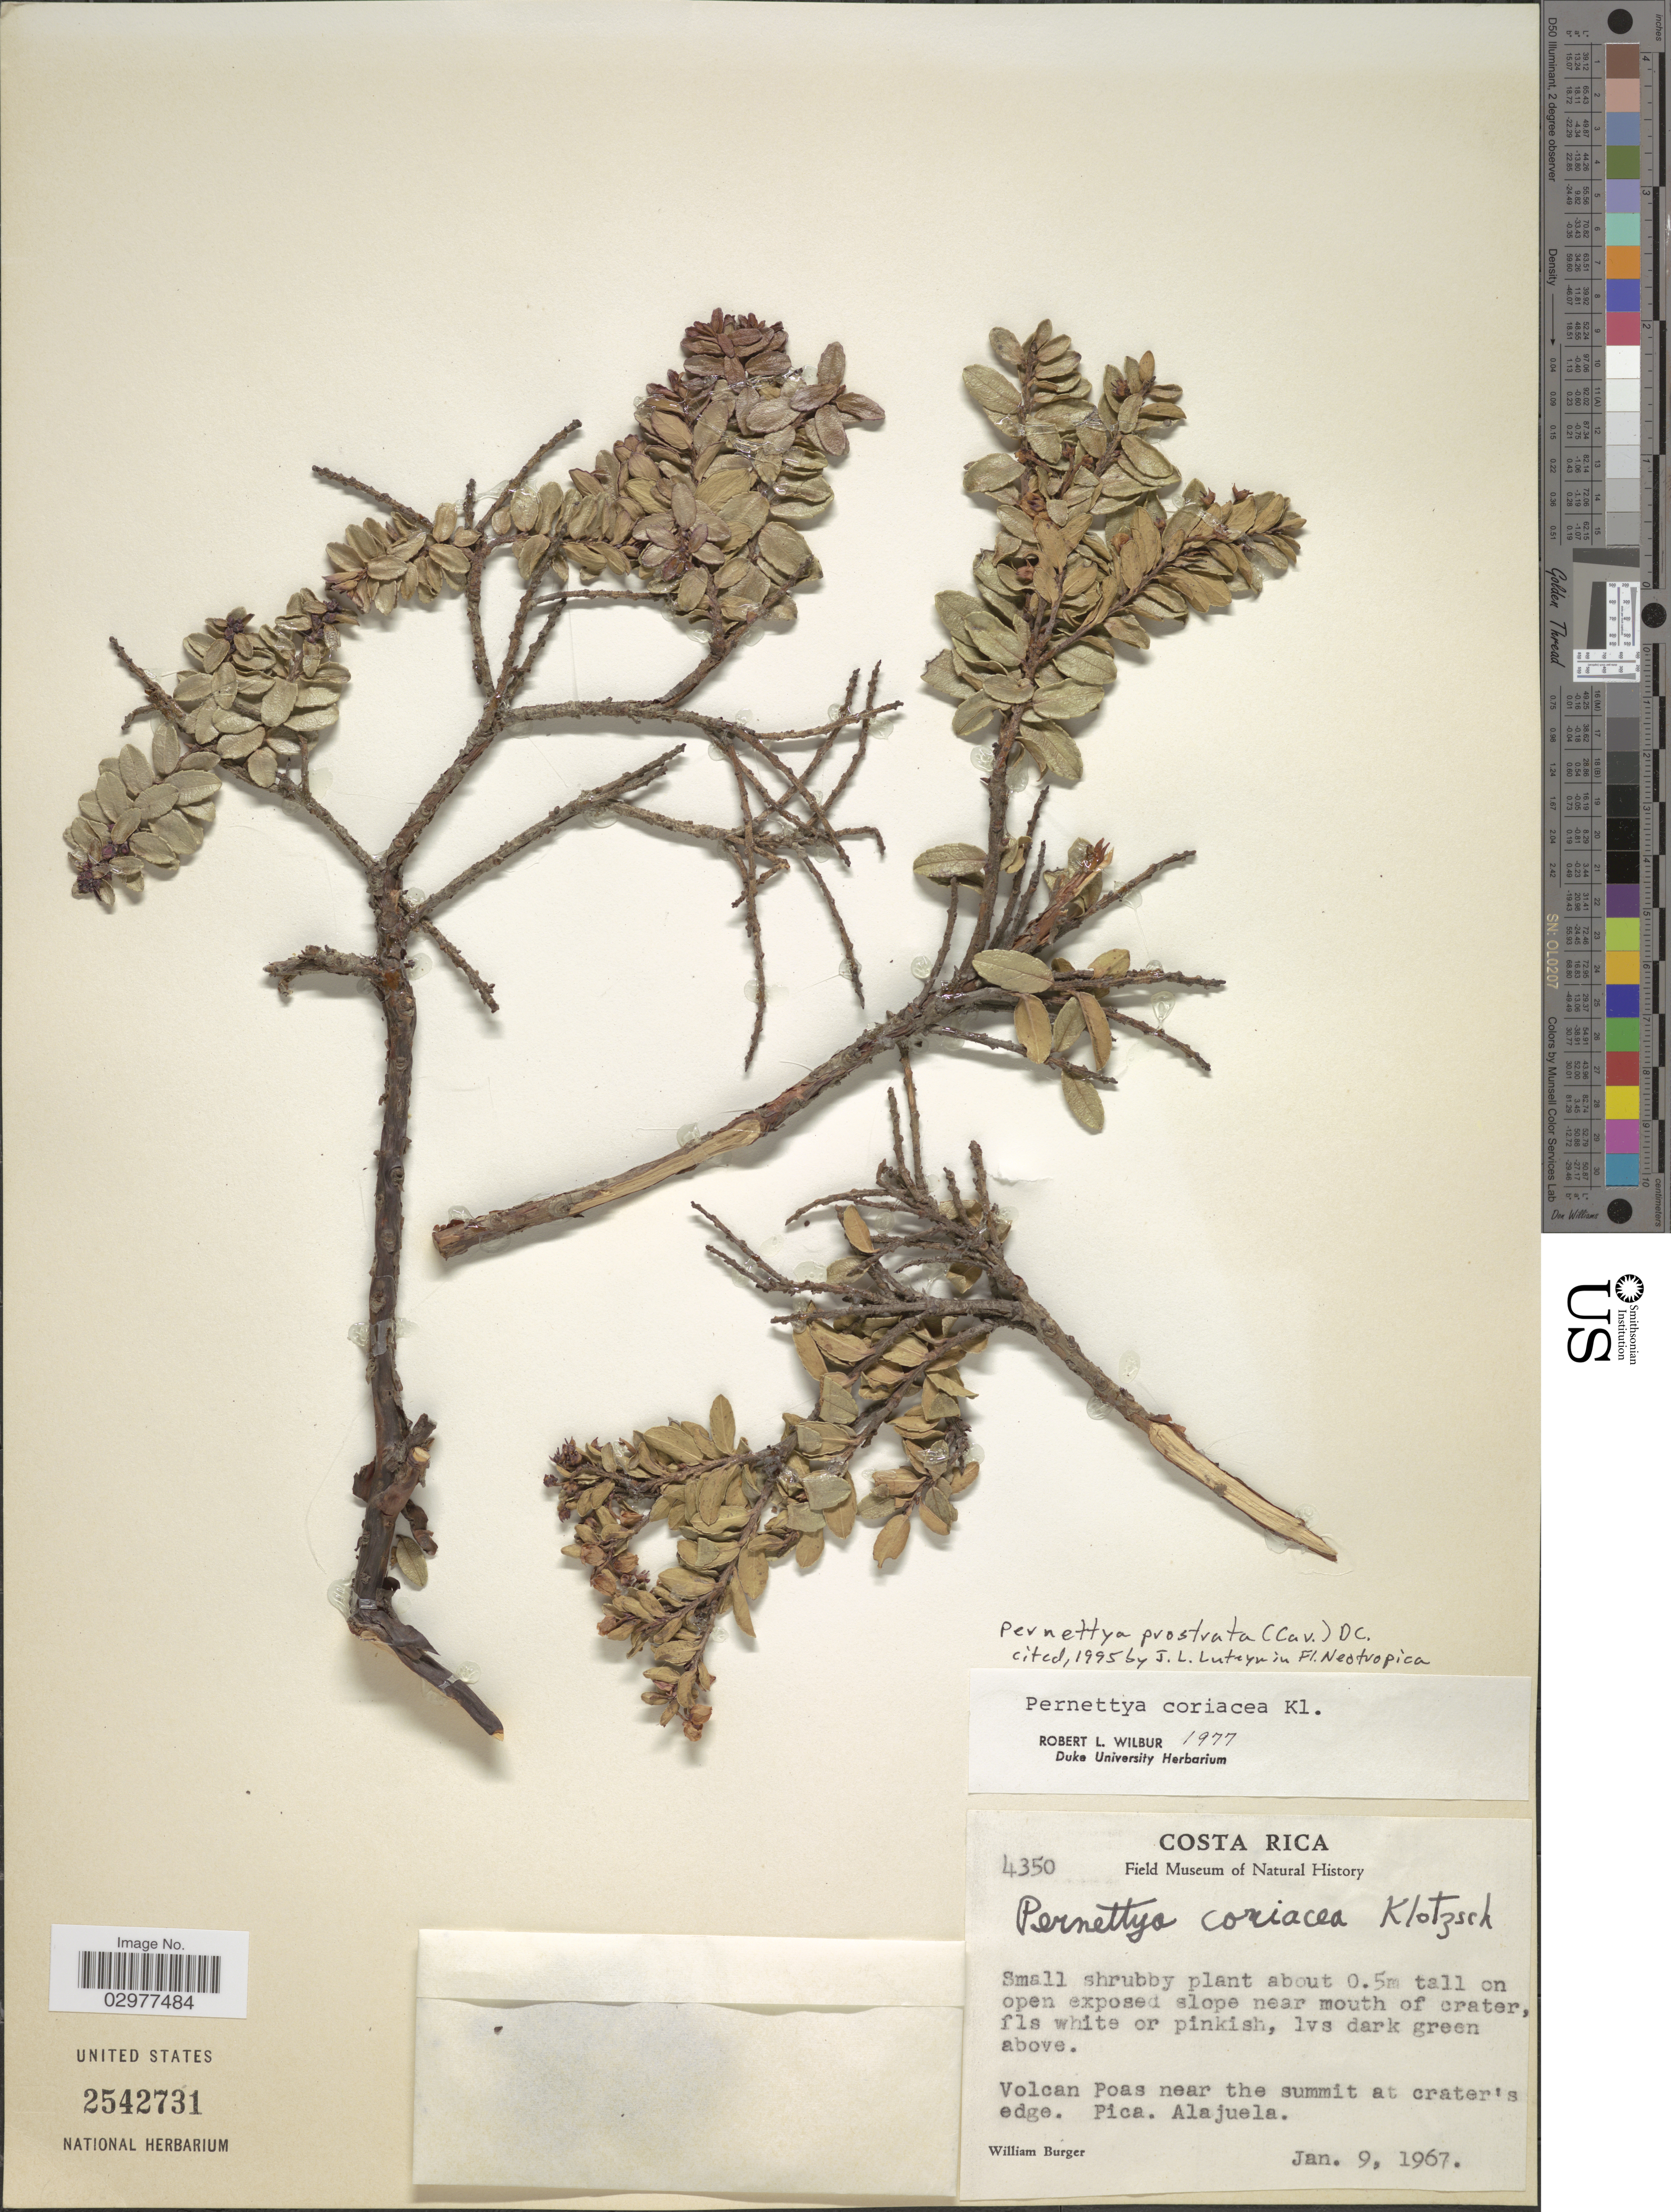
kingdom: Plantae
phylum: Tracheophyta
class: Magnoliopsida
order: Ericales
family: Ericaceae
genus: Pernettya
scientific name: Pernettya prostrata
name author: (Cav.) DC.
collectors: W. Burger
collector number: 4350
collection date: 1967-01-09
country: Costa Rica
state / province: Alajuela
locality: Volcan Poas near the summit at crater's edge. Pica. Alajuela.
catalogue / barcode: US 2542731